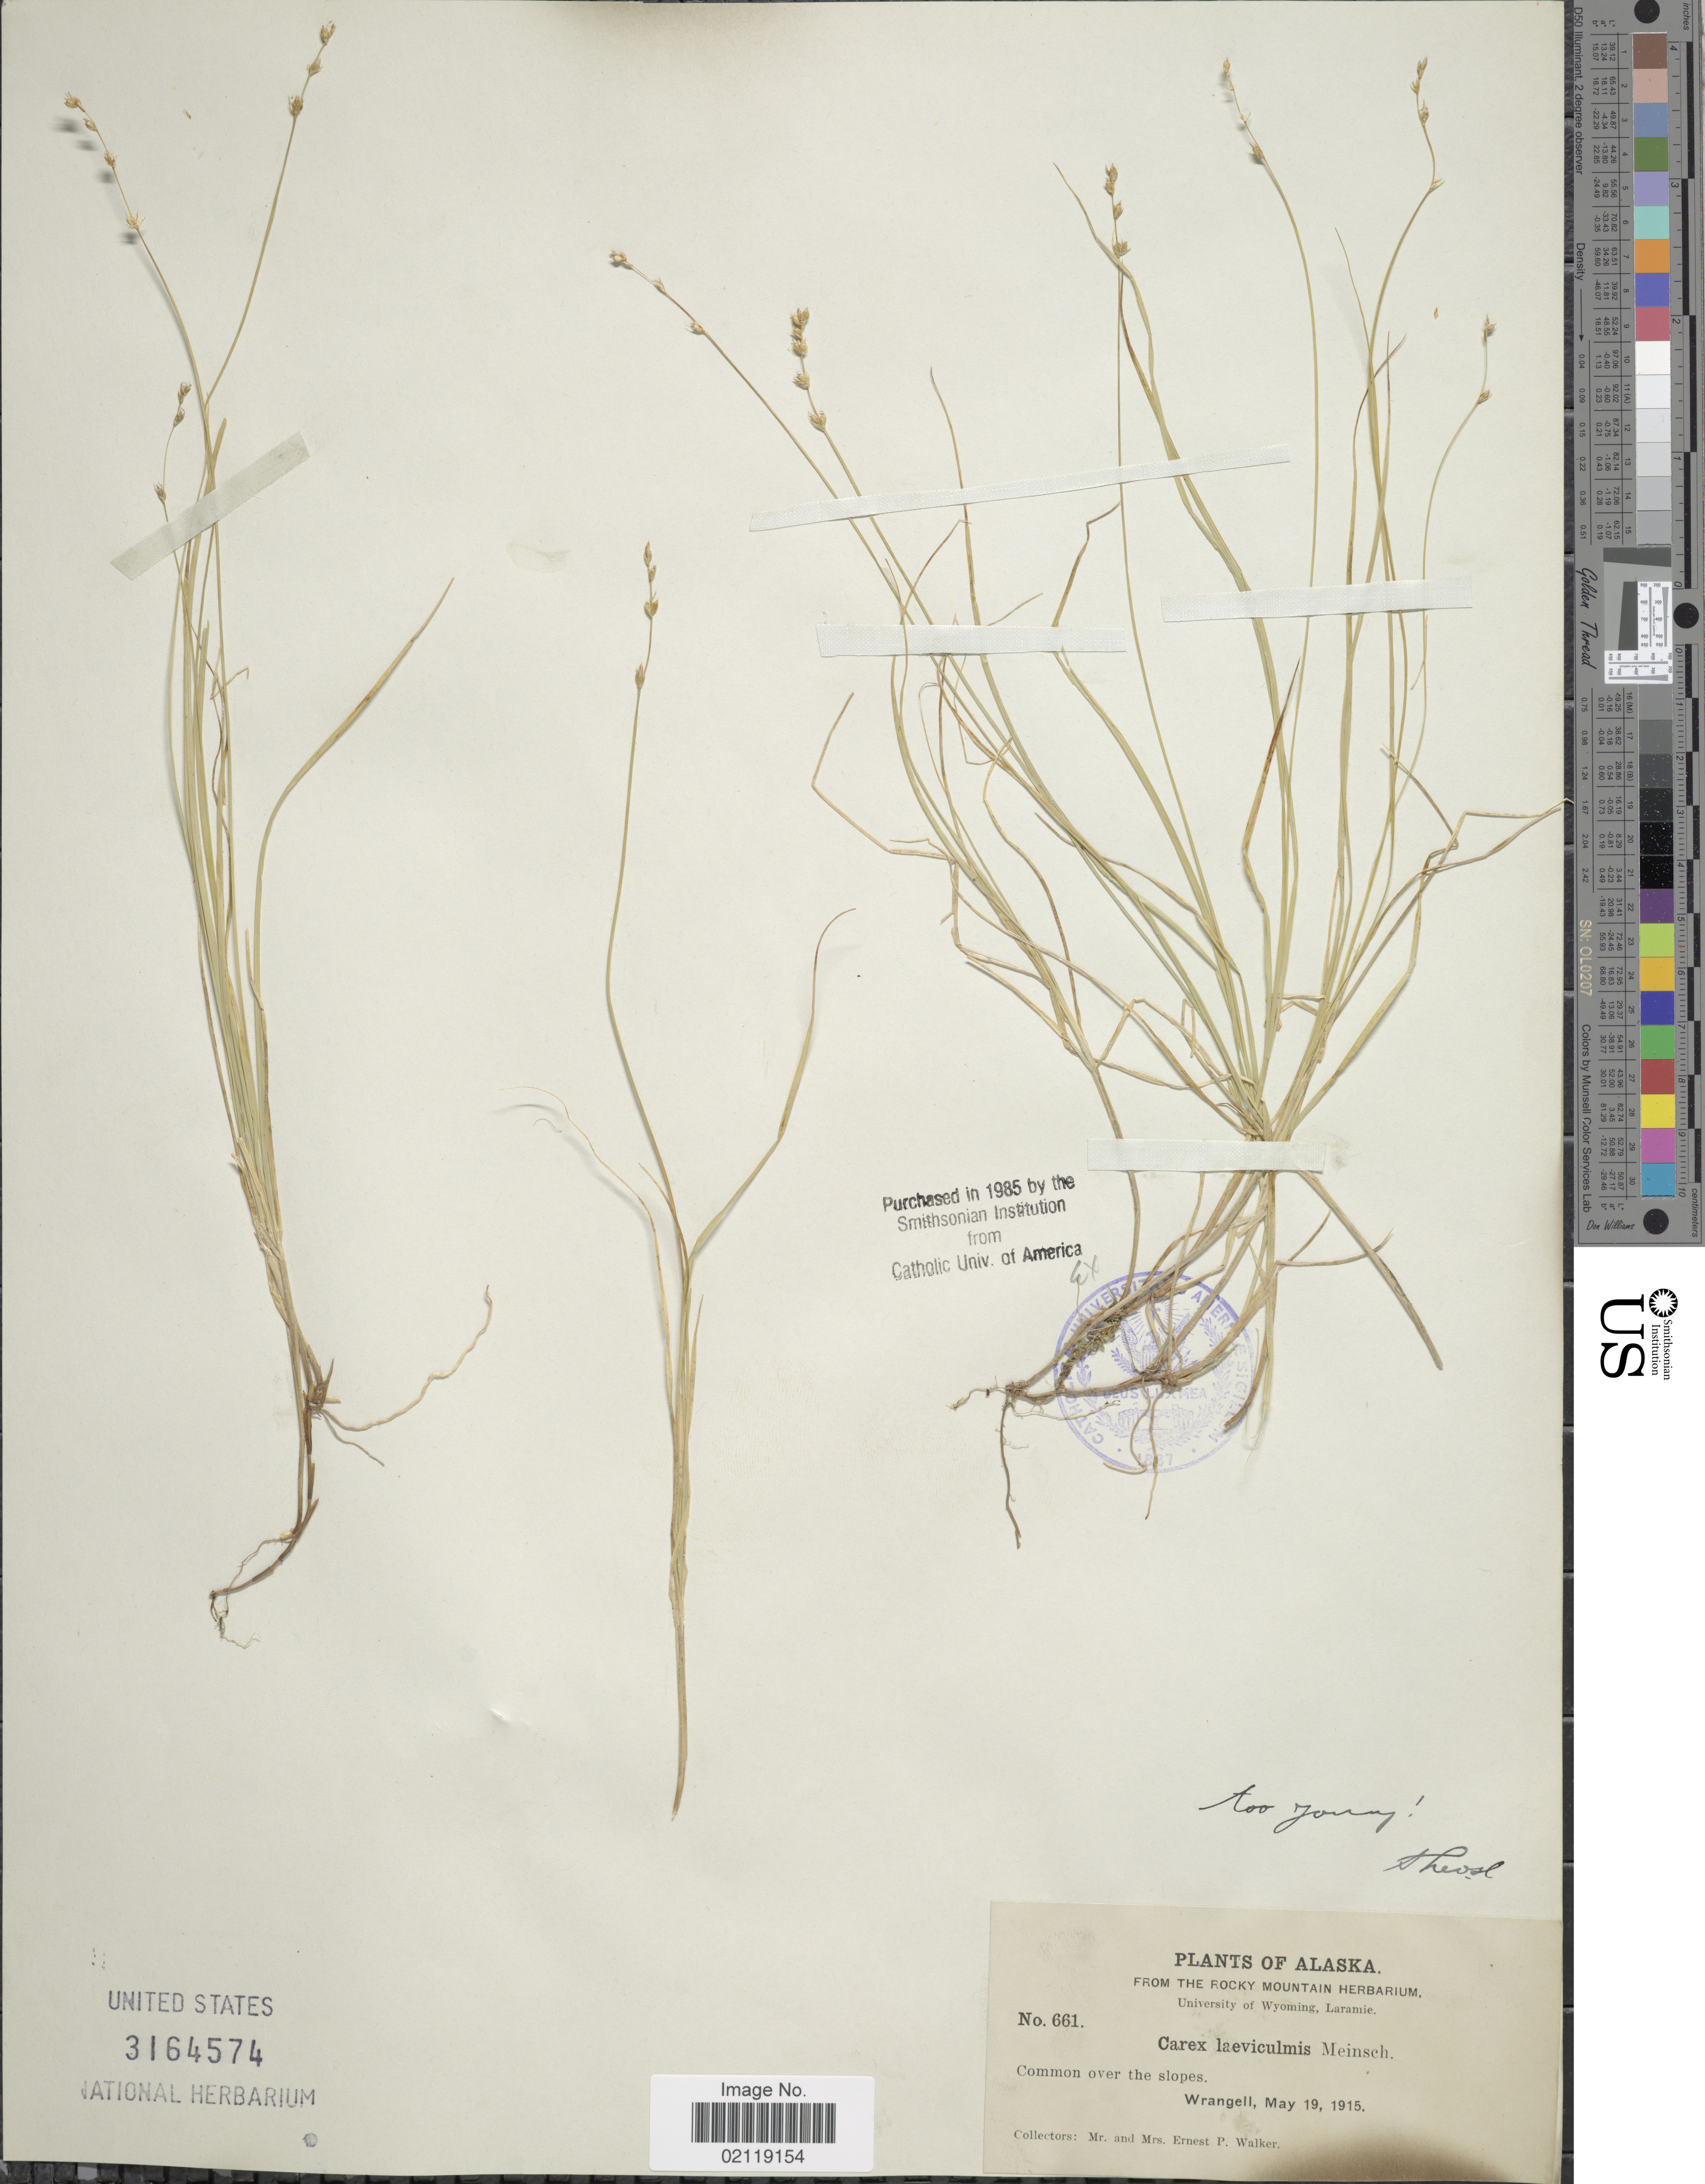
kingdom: Plantae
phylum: Tracheophyta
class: Liliopsida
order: Poales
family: Cyperaceae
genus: Carex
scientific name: Carex laeviculmis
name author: Meinsh.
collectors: E. P. Walker & E. Walker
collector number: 661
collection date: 1915-05-19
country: United States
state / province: Alaska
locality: Common over the slopes. Wrangell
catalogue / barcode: US 3164574